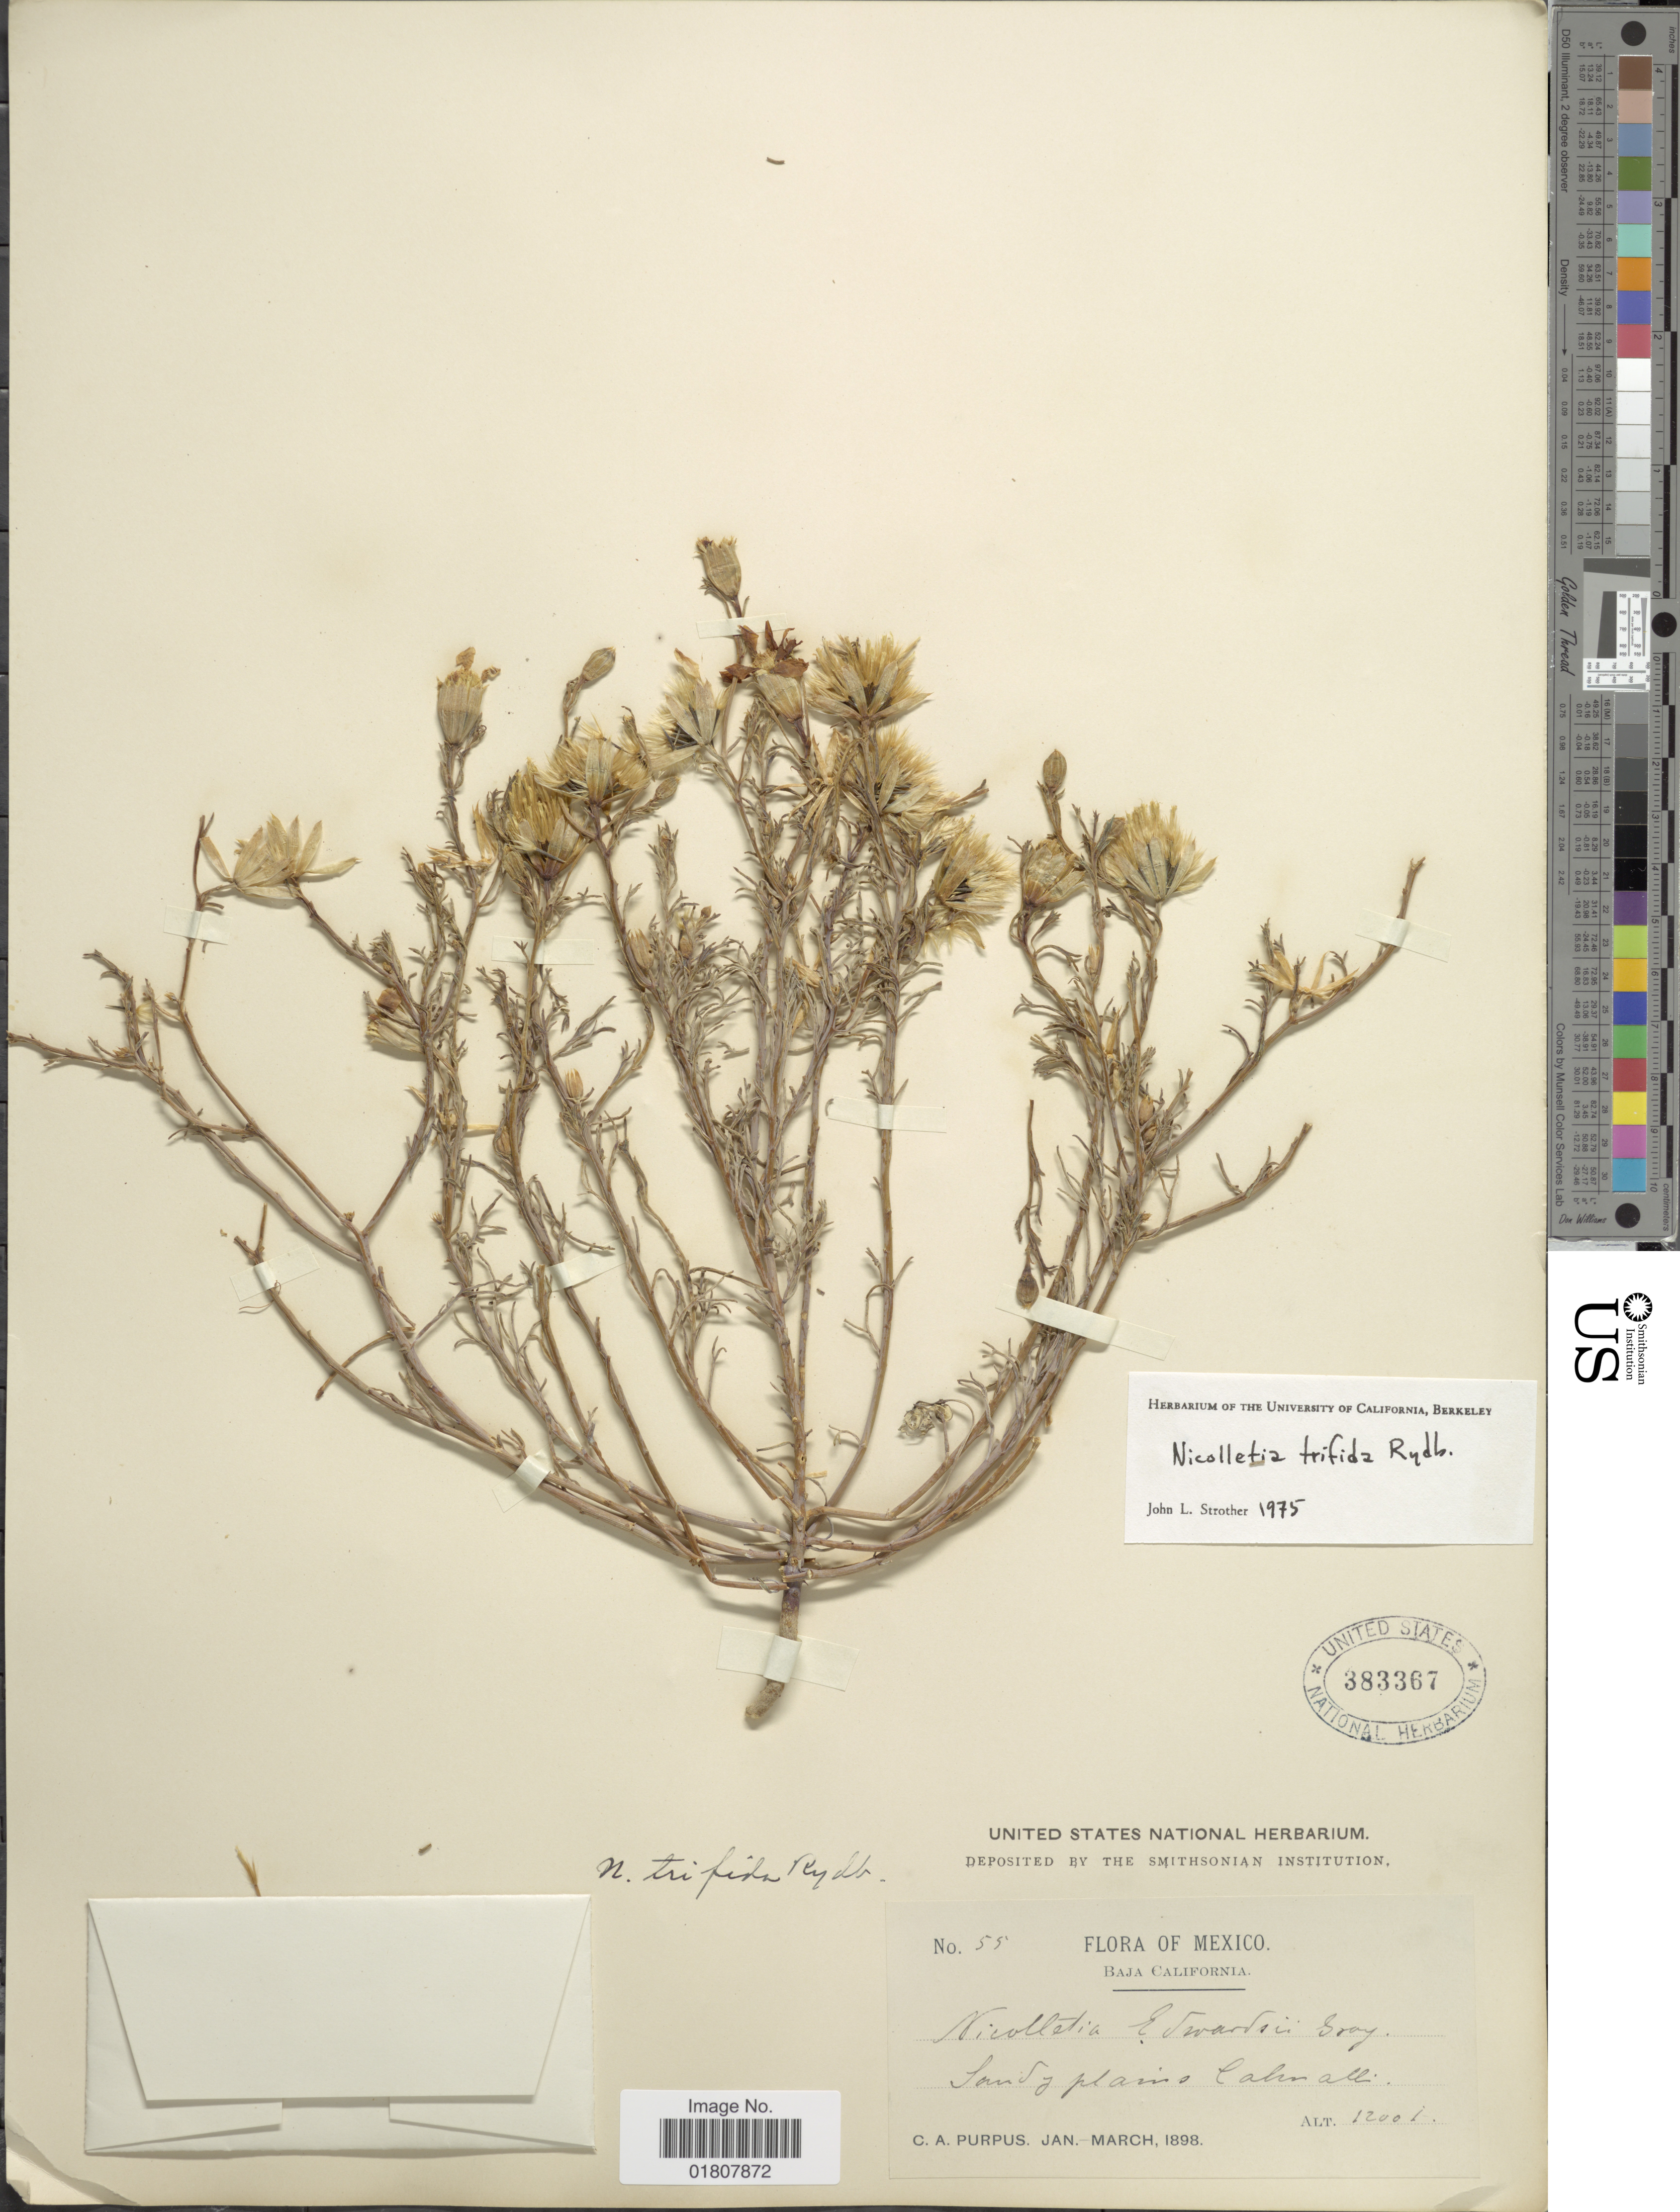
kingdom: Plantae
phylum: Tracheophyta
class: Magnoliopsida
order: Asterales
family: Asteraceae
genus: Nicolletia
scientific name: Nicolletia trifida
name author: Rydb.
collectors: C. A. Purpus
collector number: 55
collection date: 1898-01/1898-03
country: Mexico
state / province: Baja California Norte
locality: Sandy plains Calmalli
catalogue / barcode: US 383367